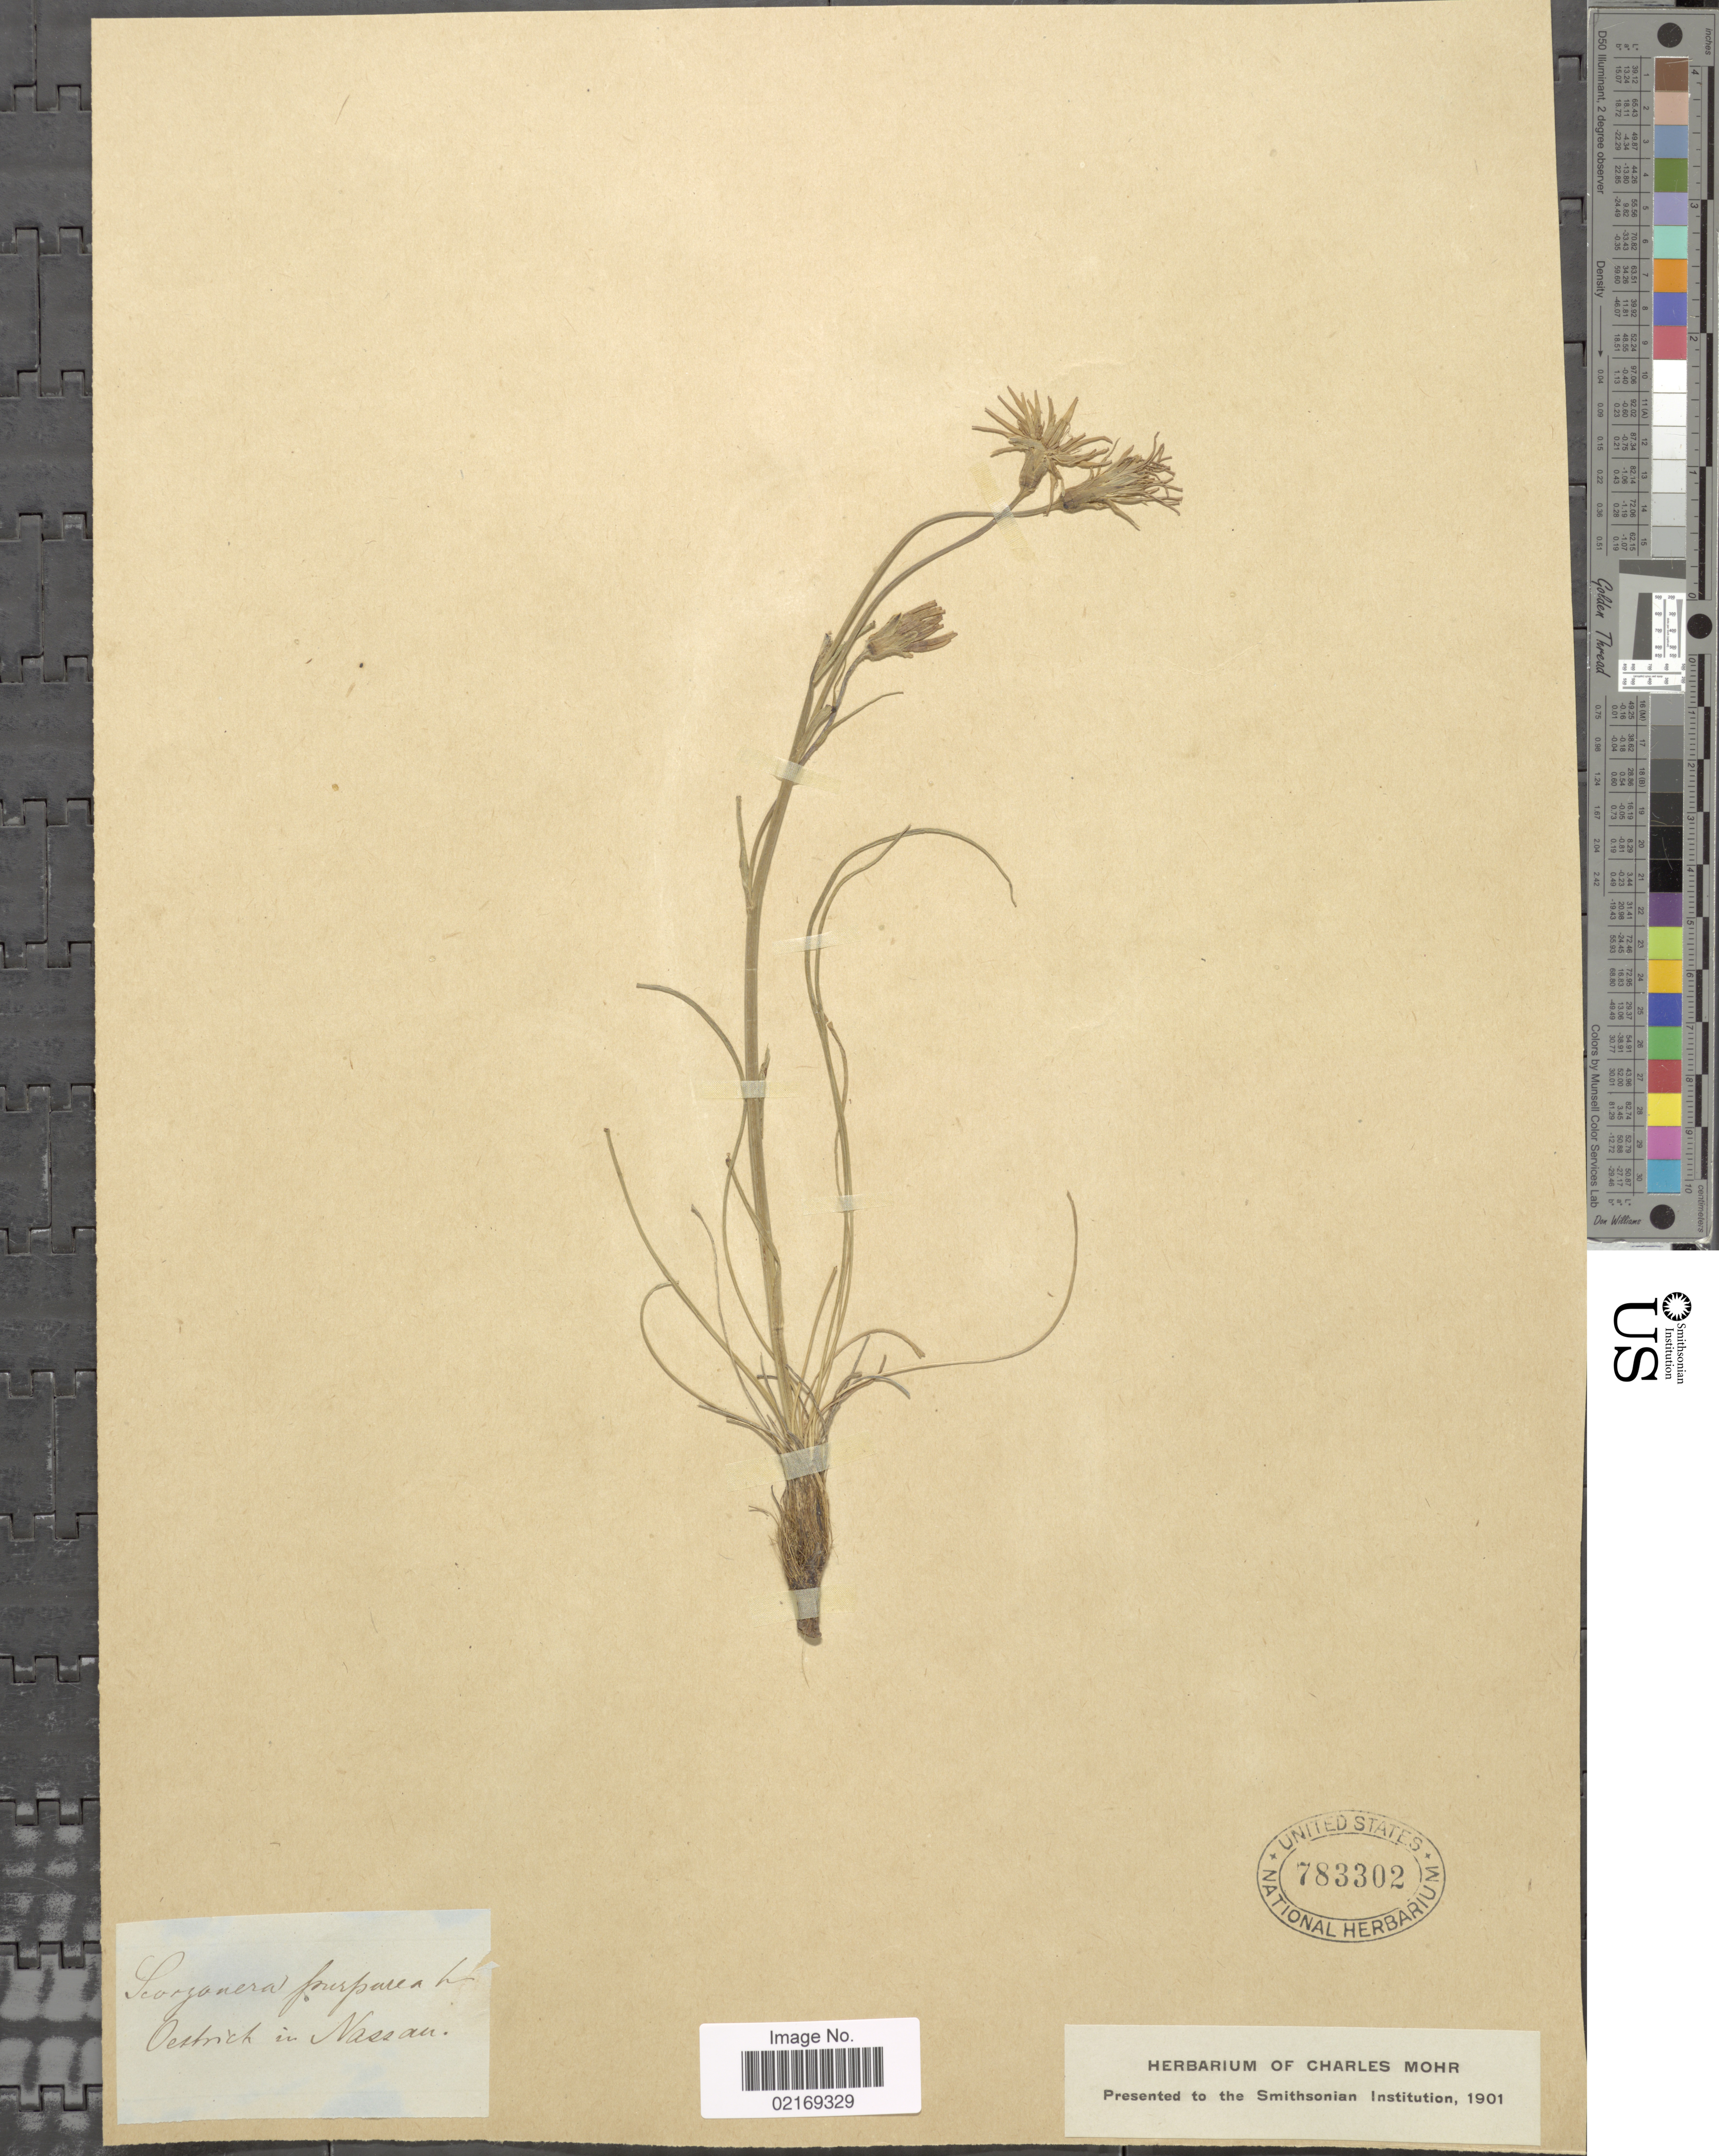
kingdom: Plantae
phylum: Tracheophyta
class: Magnoliopsida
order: Asterales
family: Asteraceae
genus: Scorzonera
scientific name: Scorzonera purpurea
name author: L.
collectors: ex herb. Charles Mohr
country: Germany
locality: Oestrich in Nassau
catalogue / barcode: US 783302